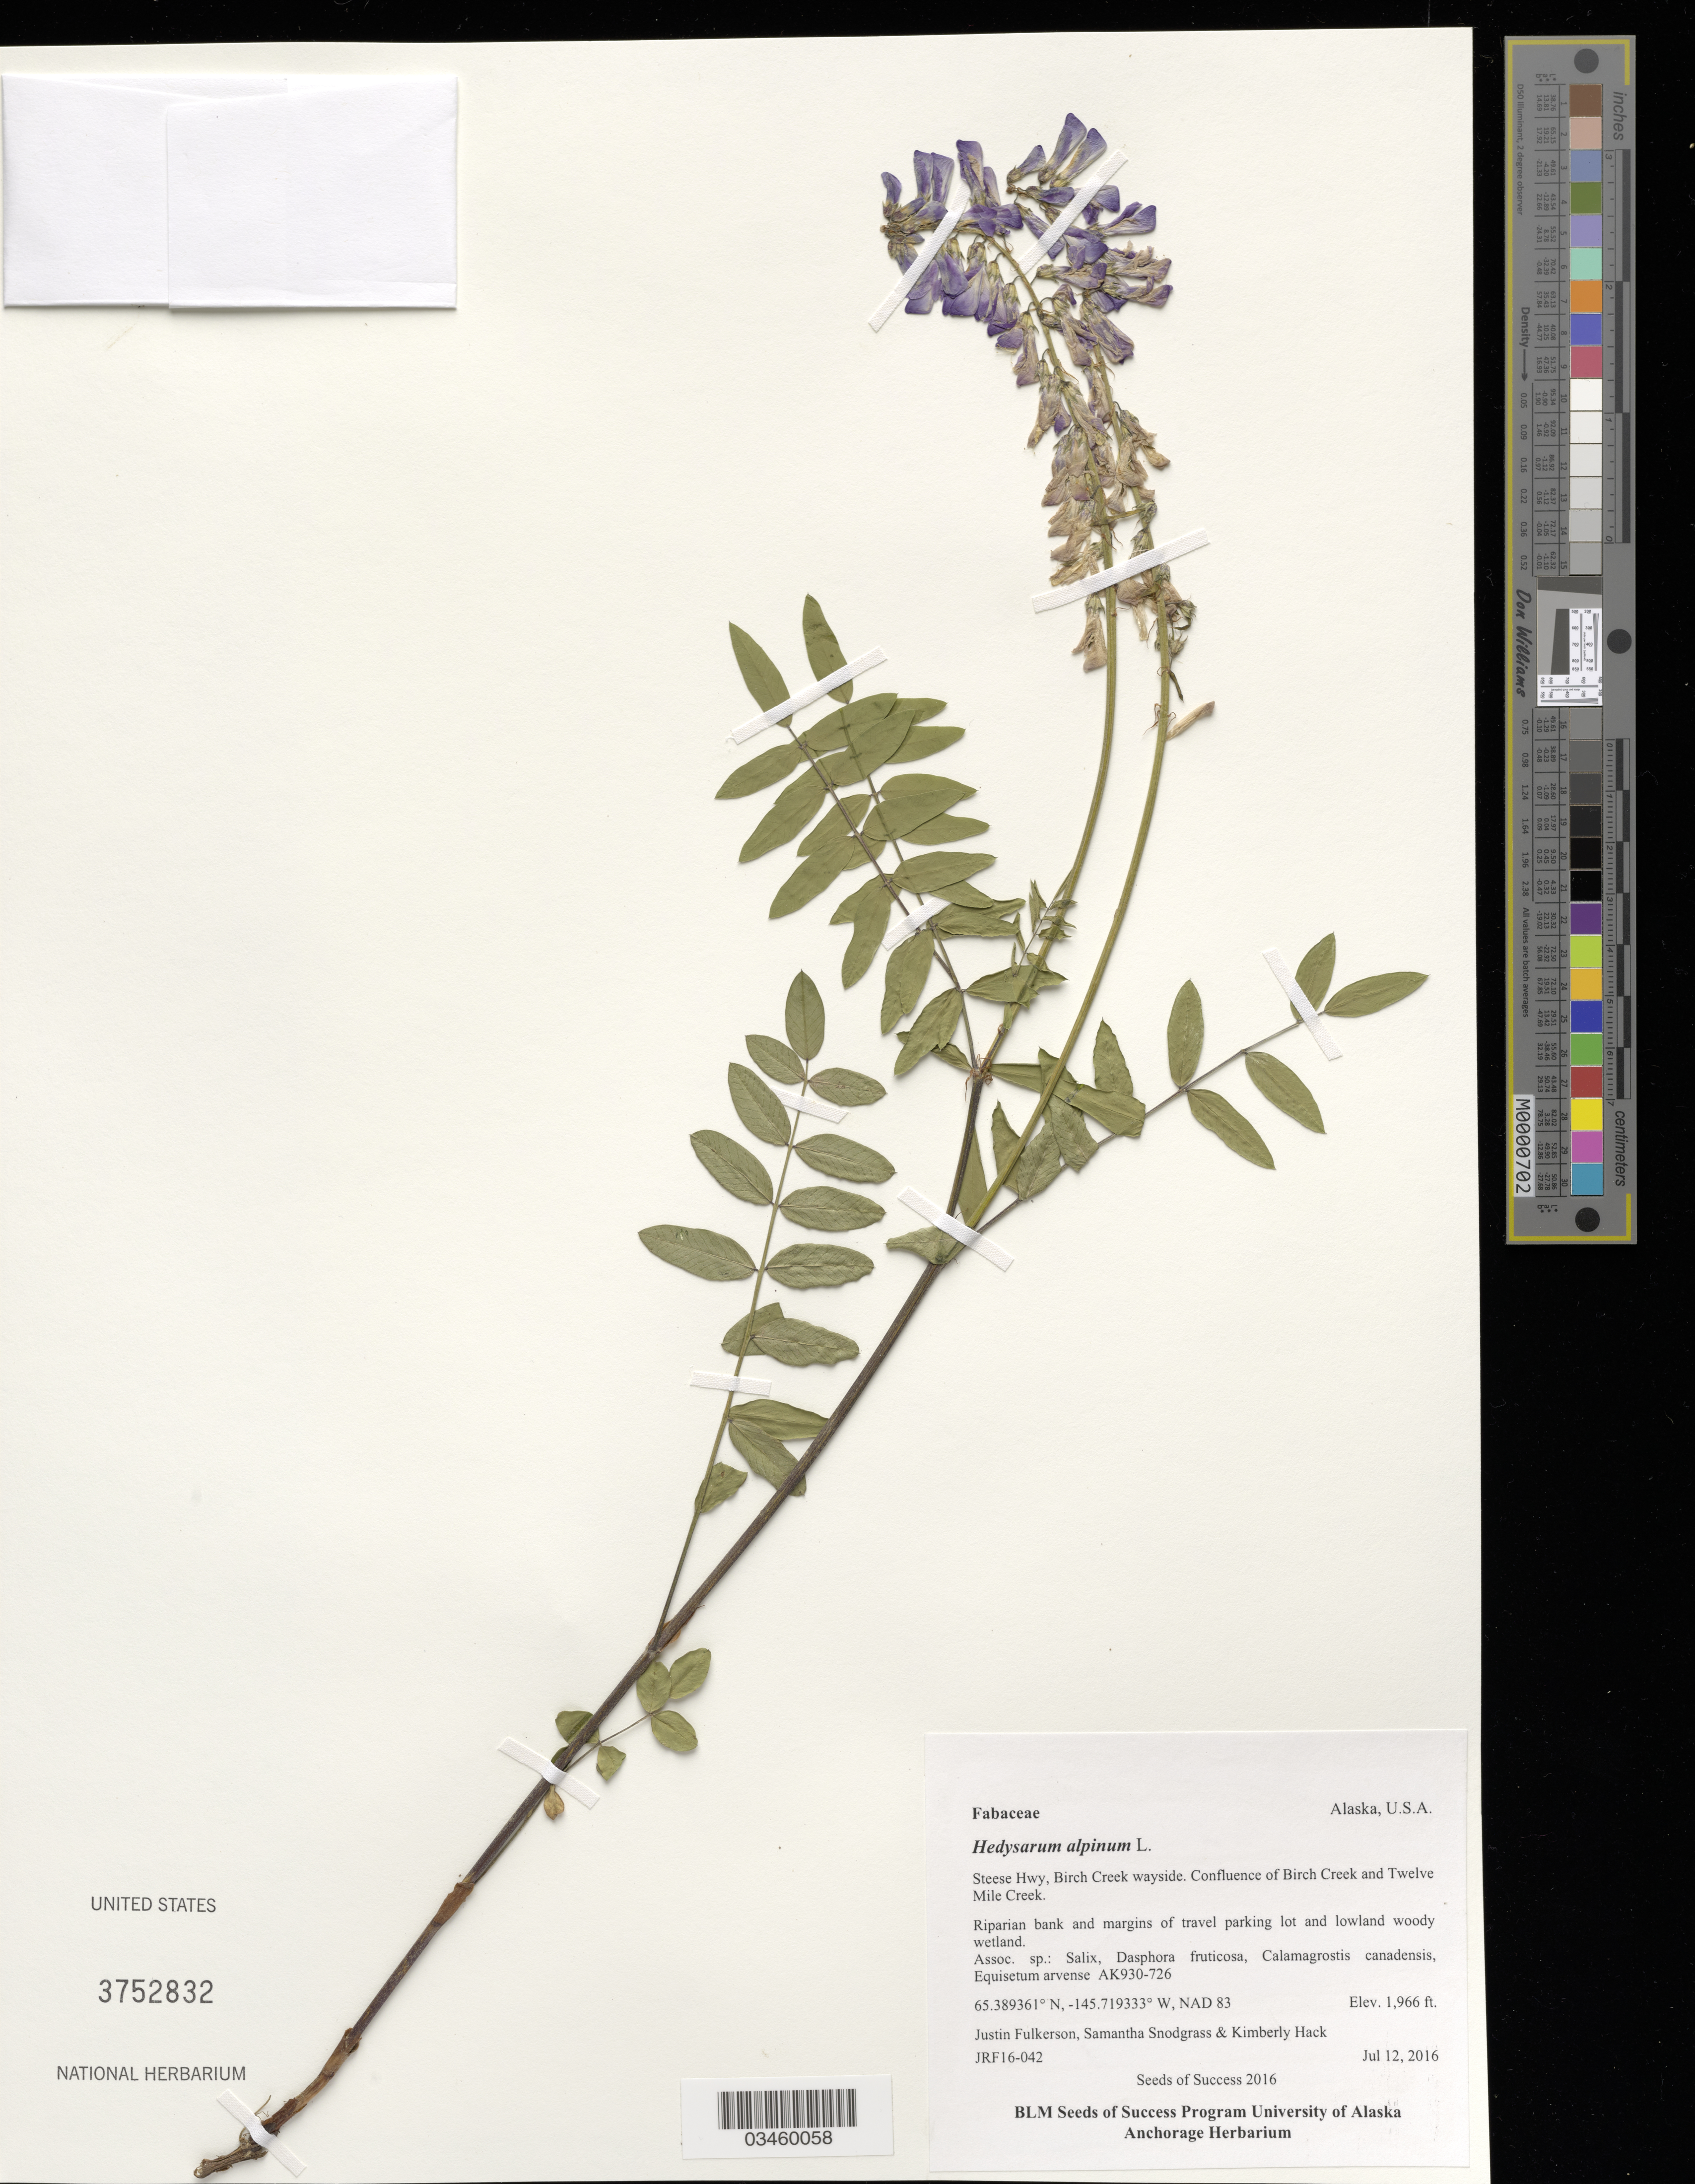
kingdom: Plantae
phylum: Tracheophyta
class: Magnoliopsida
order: Fabales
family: Fabaceae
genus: Hedysarum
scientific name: Hedysarum alpinum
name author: L.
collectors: J. Fulkerson, K. Hack & S. Snodgrass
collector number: AK930-726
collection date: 2016-07-12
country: United States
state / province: Alaska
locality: Steese Hwy, confluence of Birch Creek and Twelvemile Creek.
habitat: Riparian bank and margins of travel parking lot and lowland woody wetland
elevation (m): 599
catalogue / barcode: US 3752832